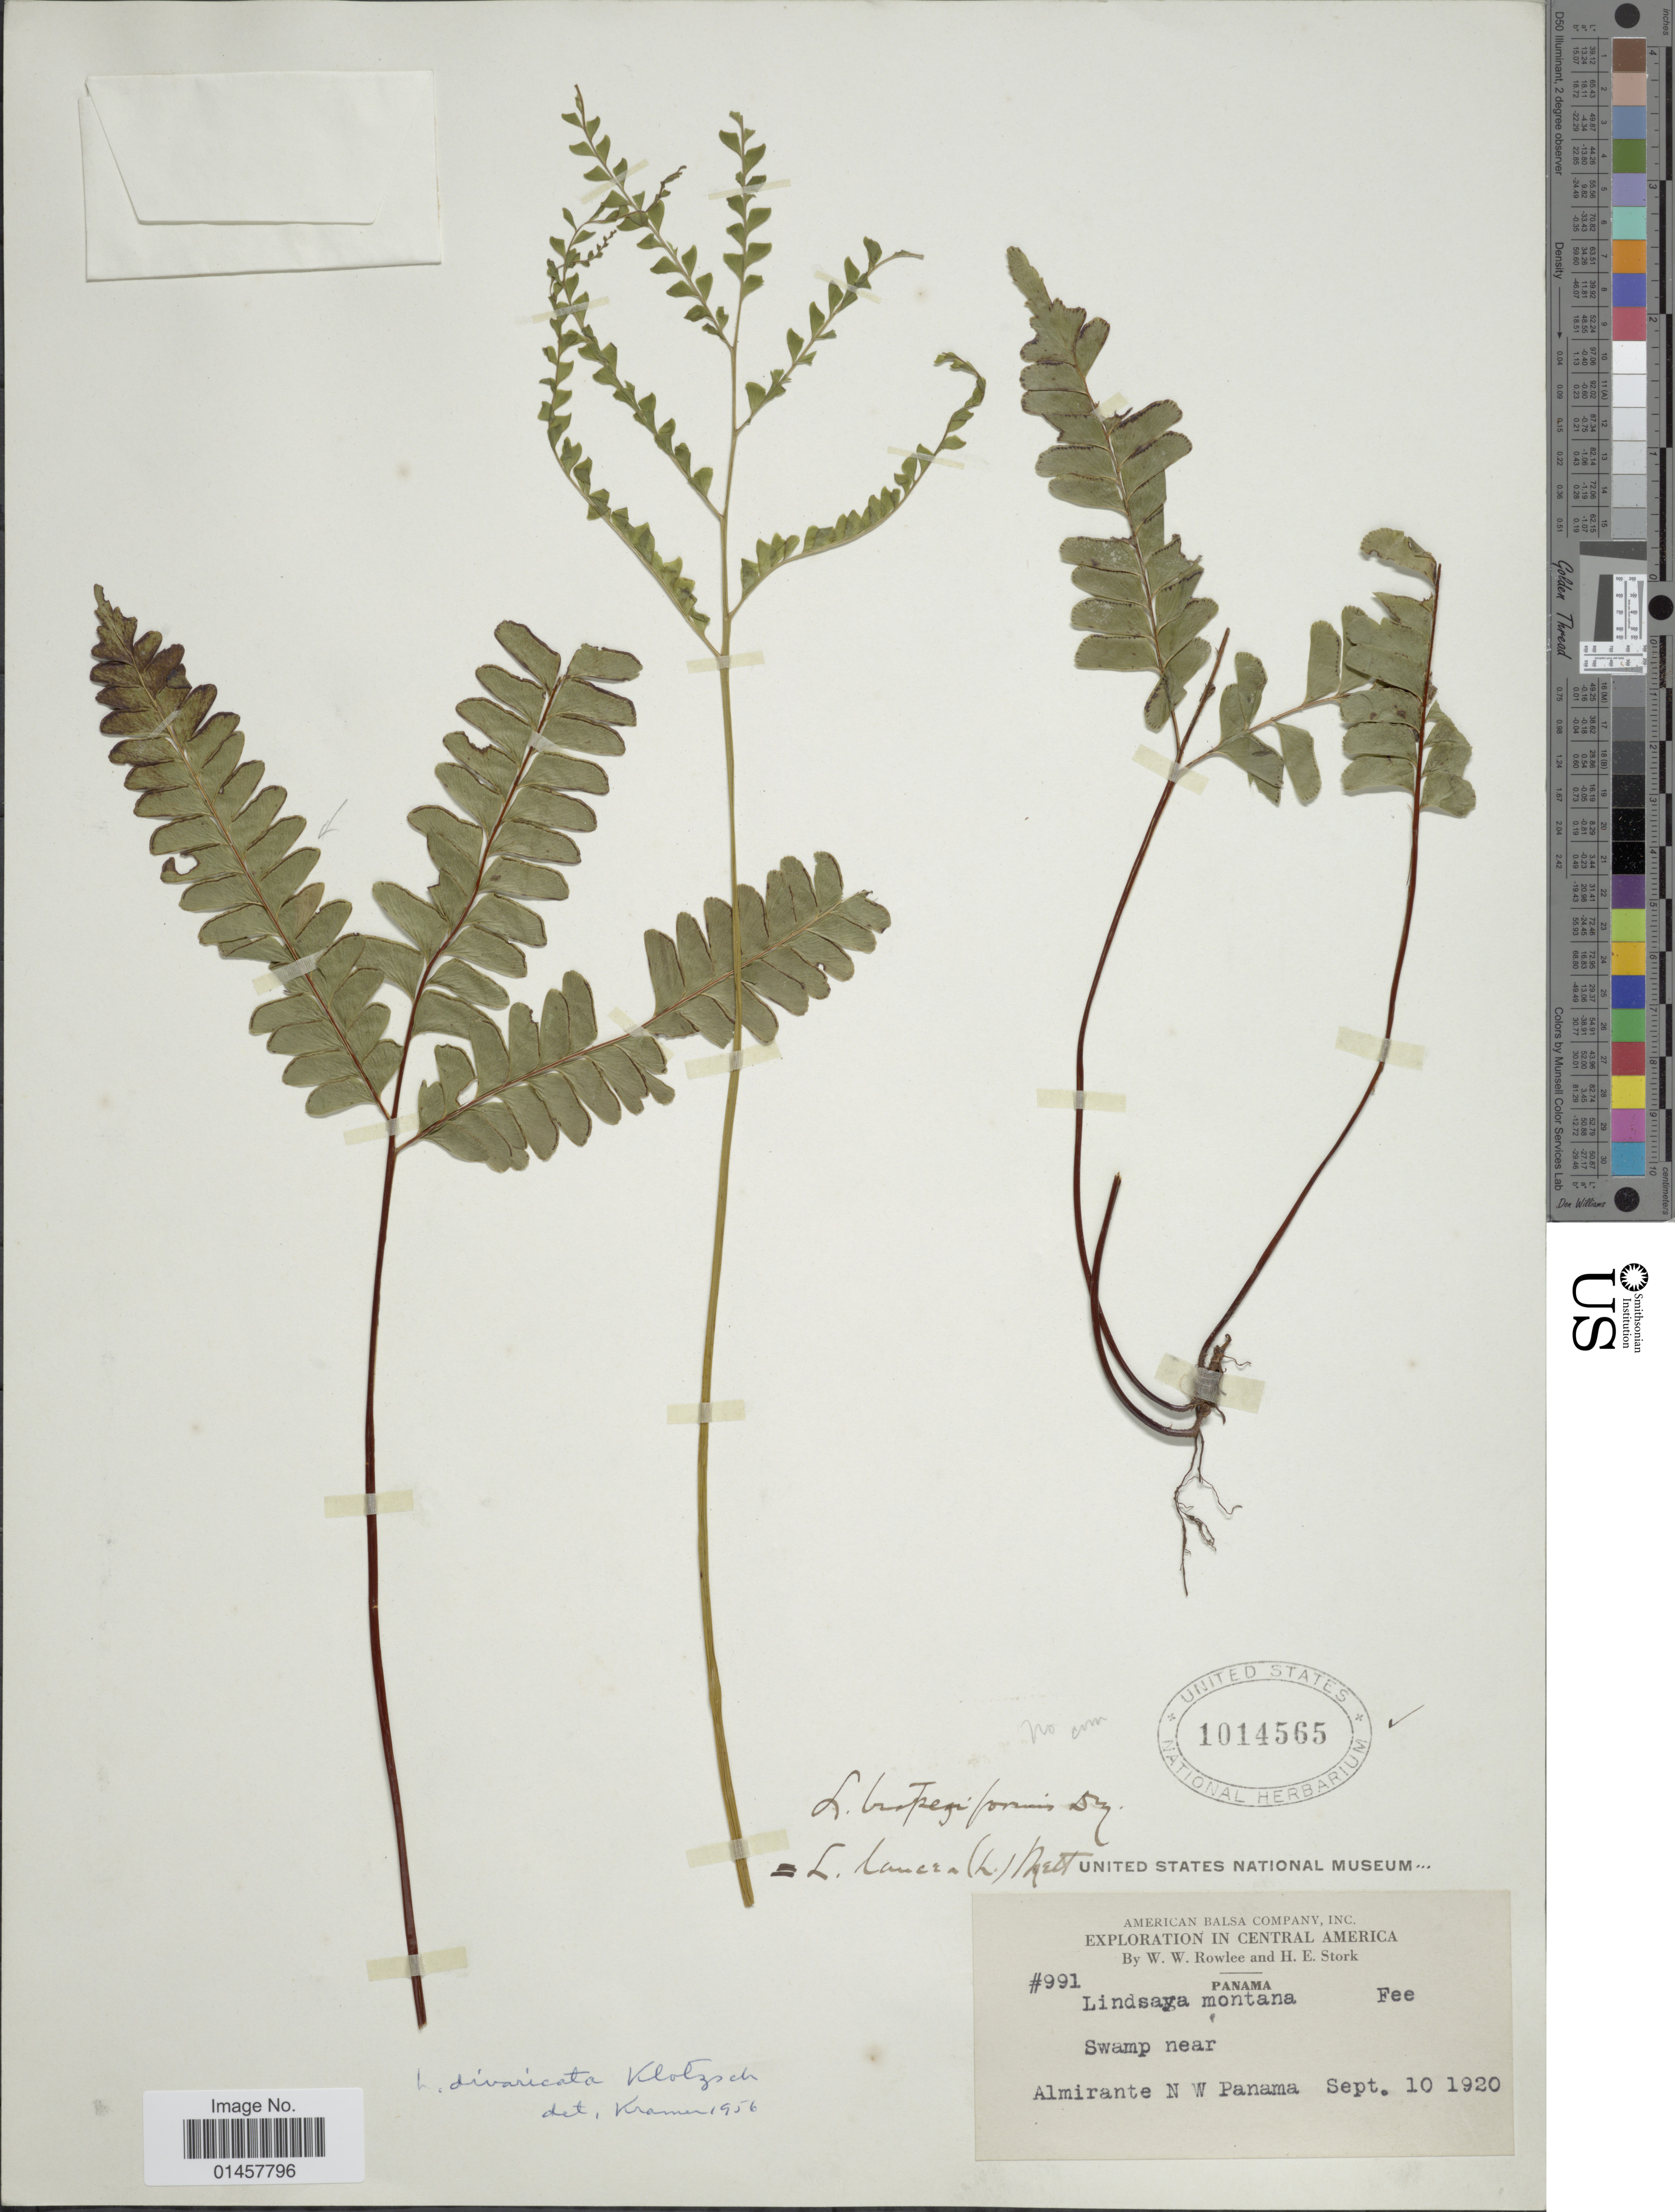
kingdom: Plantae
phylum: Tracheophyta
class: Polypodiopsida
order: Polypodiales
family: Lindsaeaceae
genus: Lindsaea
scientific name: Lindsaea divaricata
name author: Klotzsch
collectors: W. W. Rowlee & H. E. Stork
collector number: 991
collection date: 1920-09-10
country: Panama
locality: Central America, Swamp near Almirante N W Panama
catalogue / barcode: US 1014565